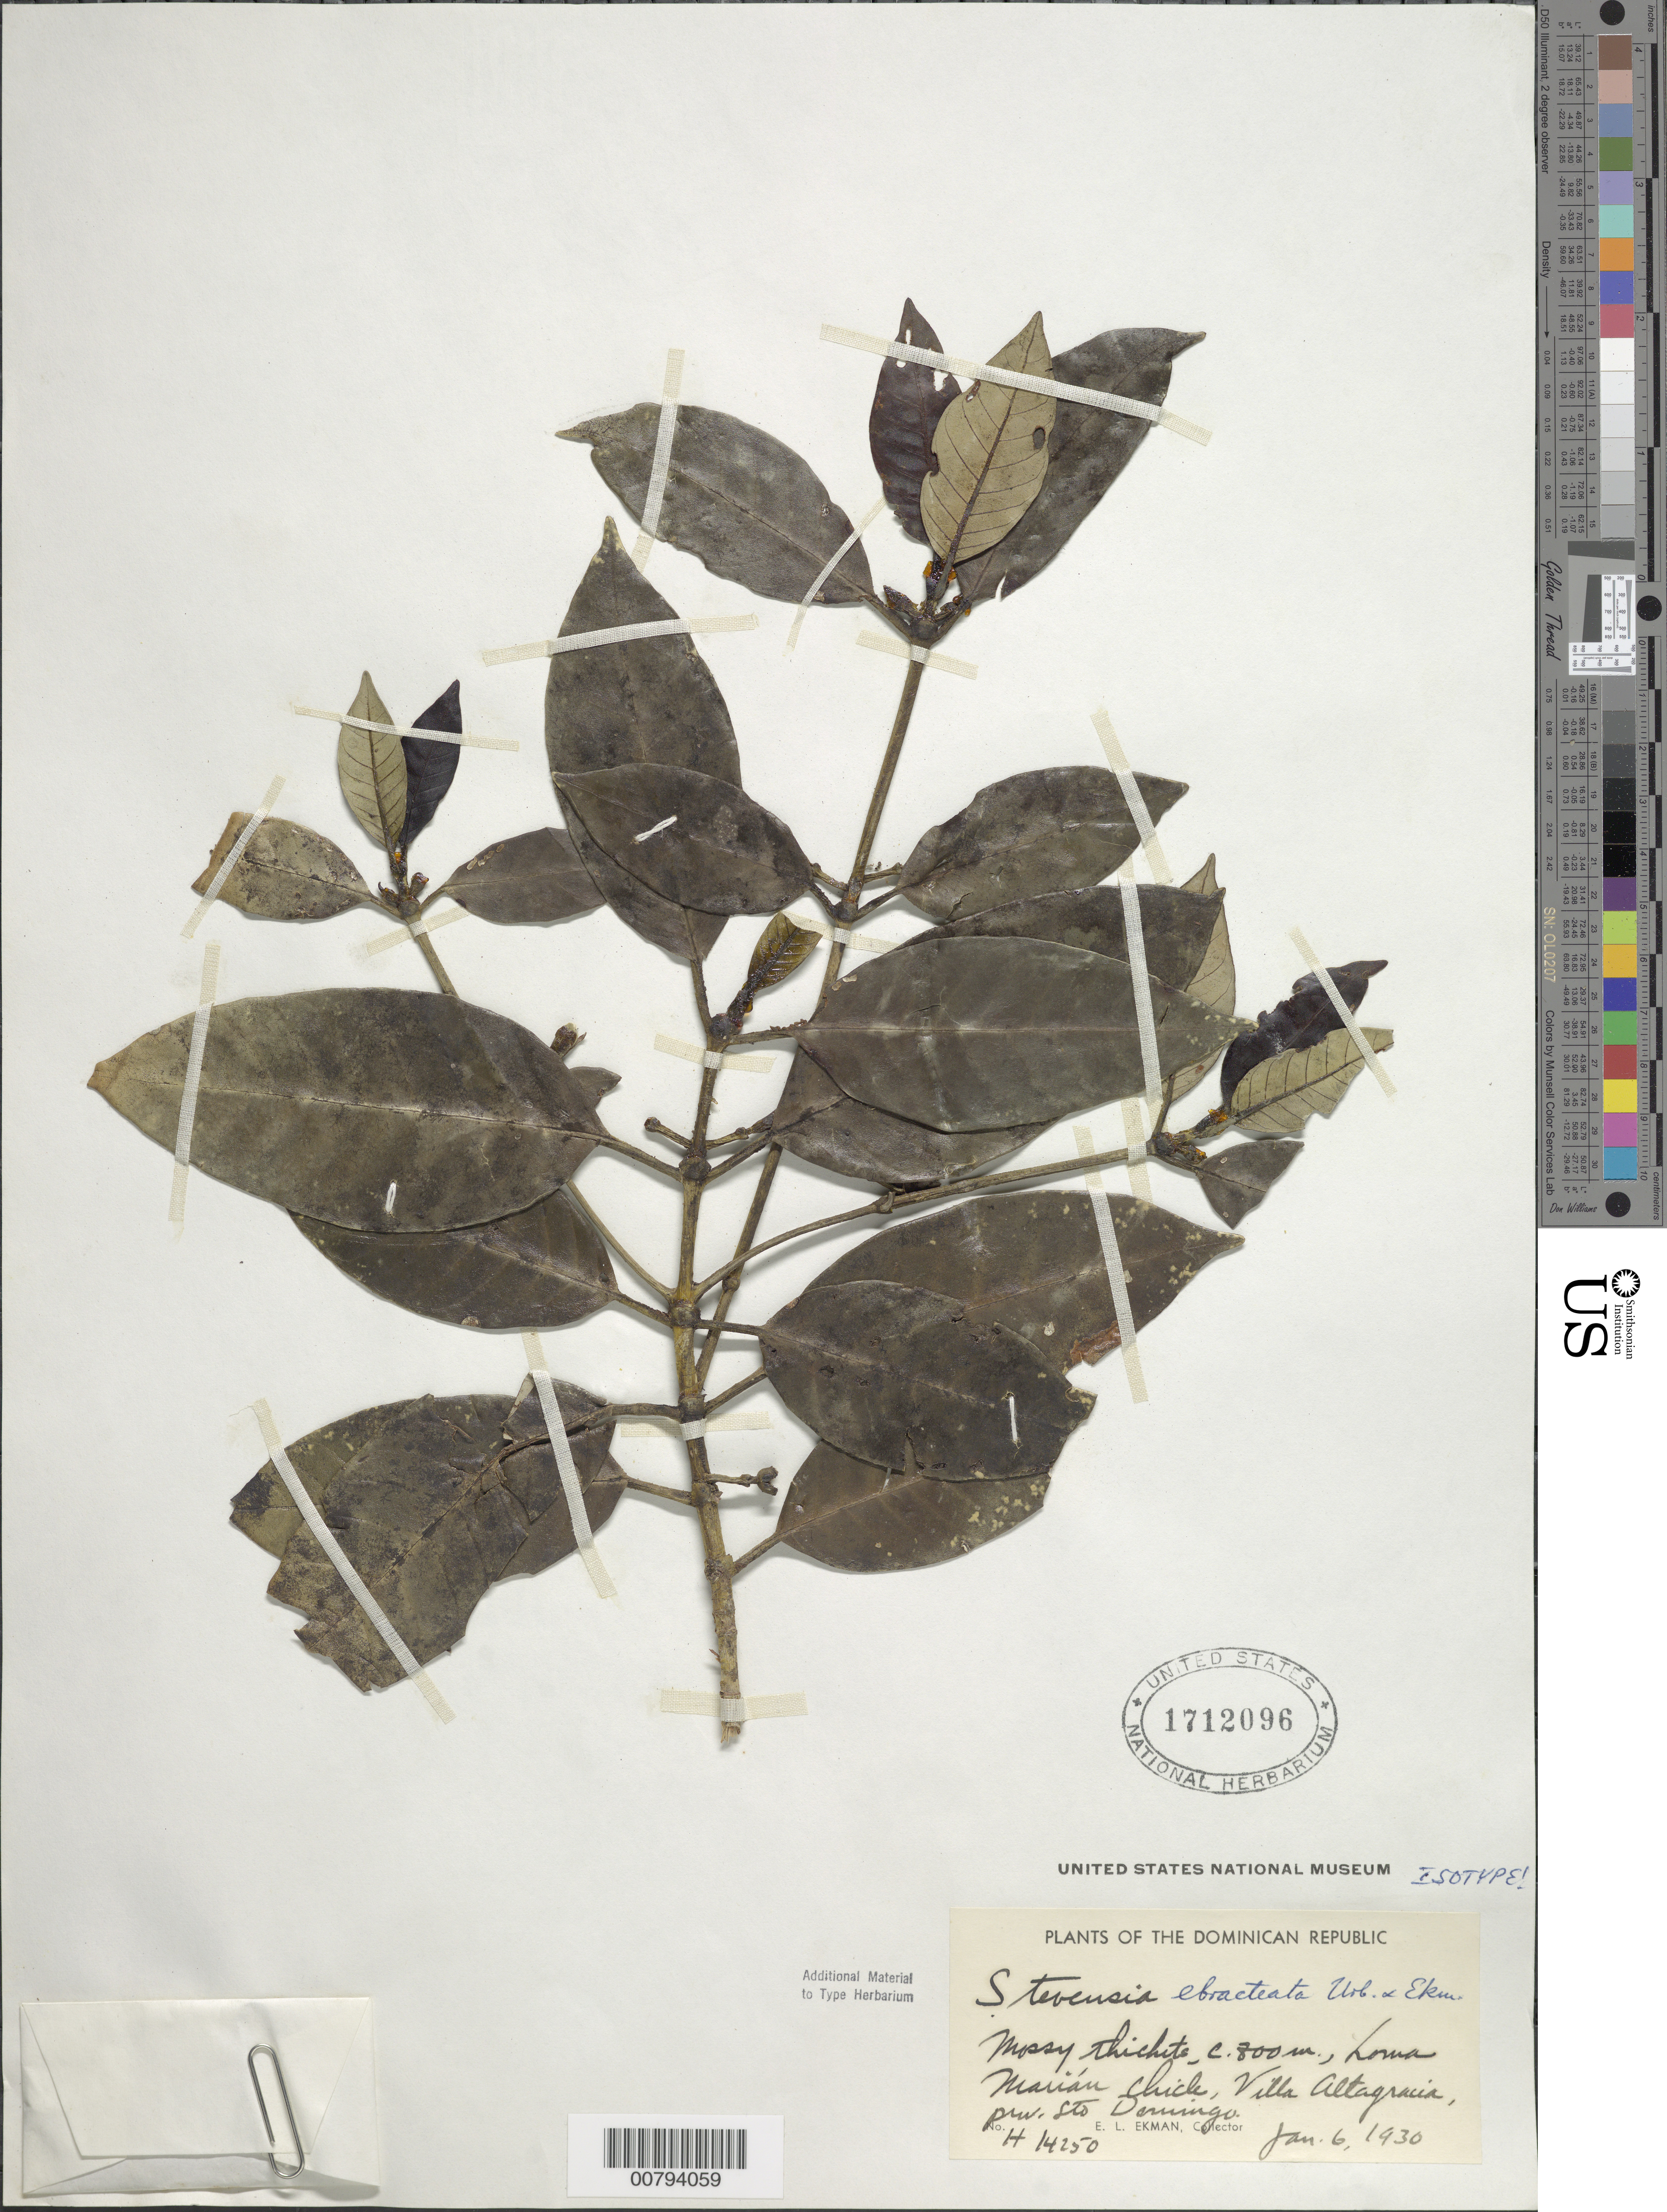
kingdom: Plantae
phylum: Tracheophyta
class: Magnoliopsida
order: Gentianales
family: Rubiaceae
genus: Stevensia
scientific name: Stevensia ebracteata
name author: Urb. & Ekman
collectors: E. L. Ekman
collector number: H 14250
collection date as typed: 06 Jan 1930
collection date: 1930-01-06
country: Dominican Republic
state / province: La Altagracia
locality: Loma Marian Chicle (sp?), Villa Altagracia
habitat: Mossy thickets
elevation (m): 800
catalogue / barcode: US 1712096